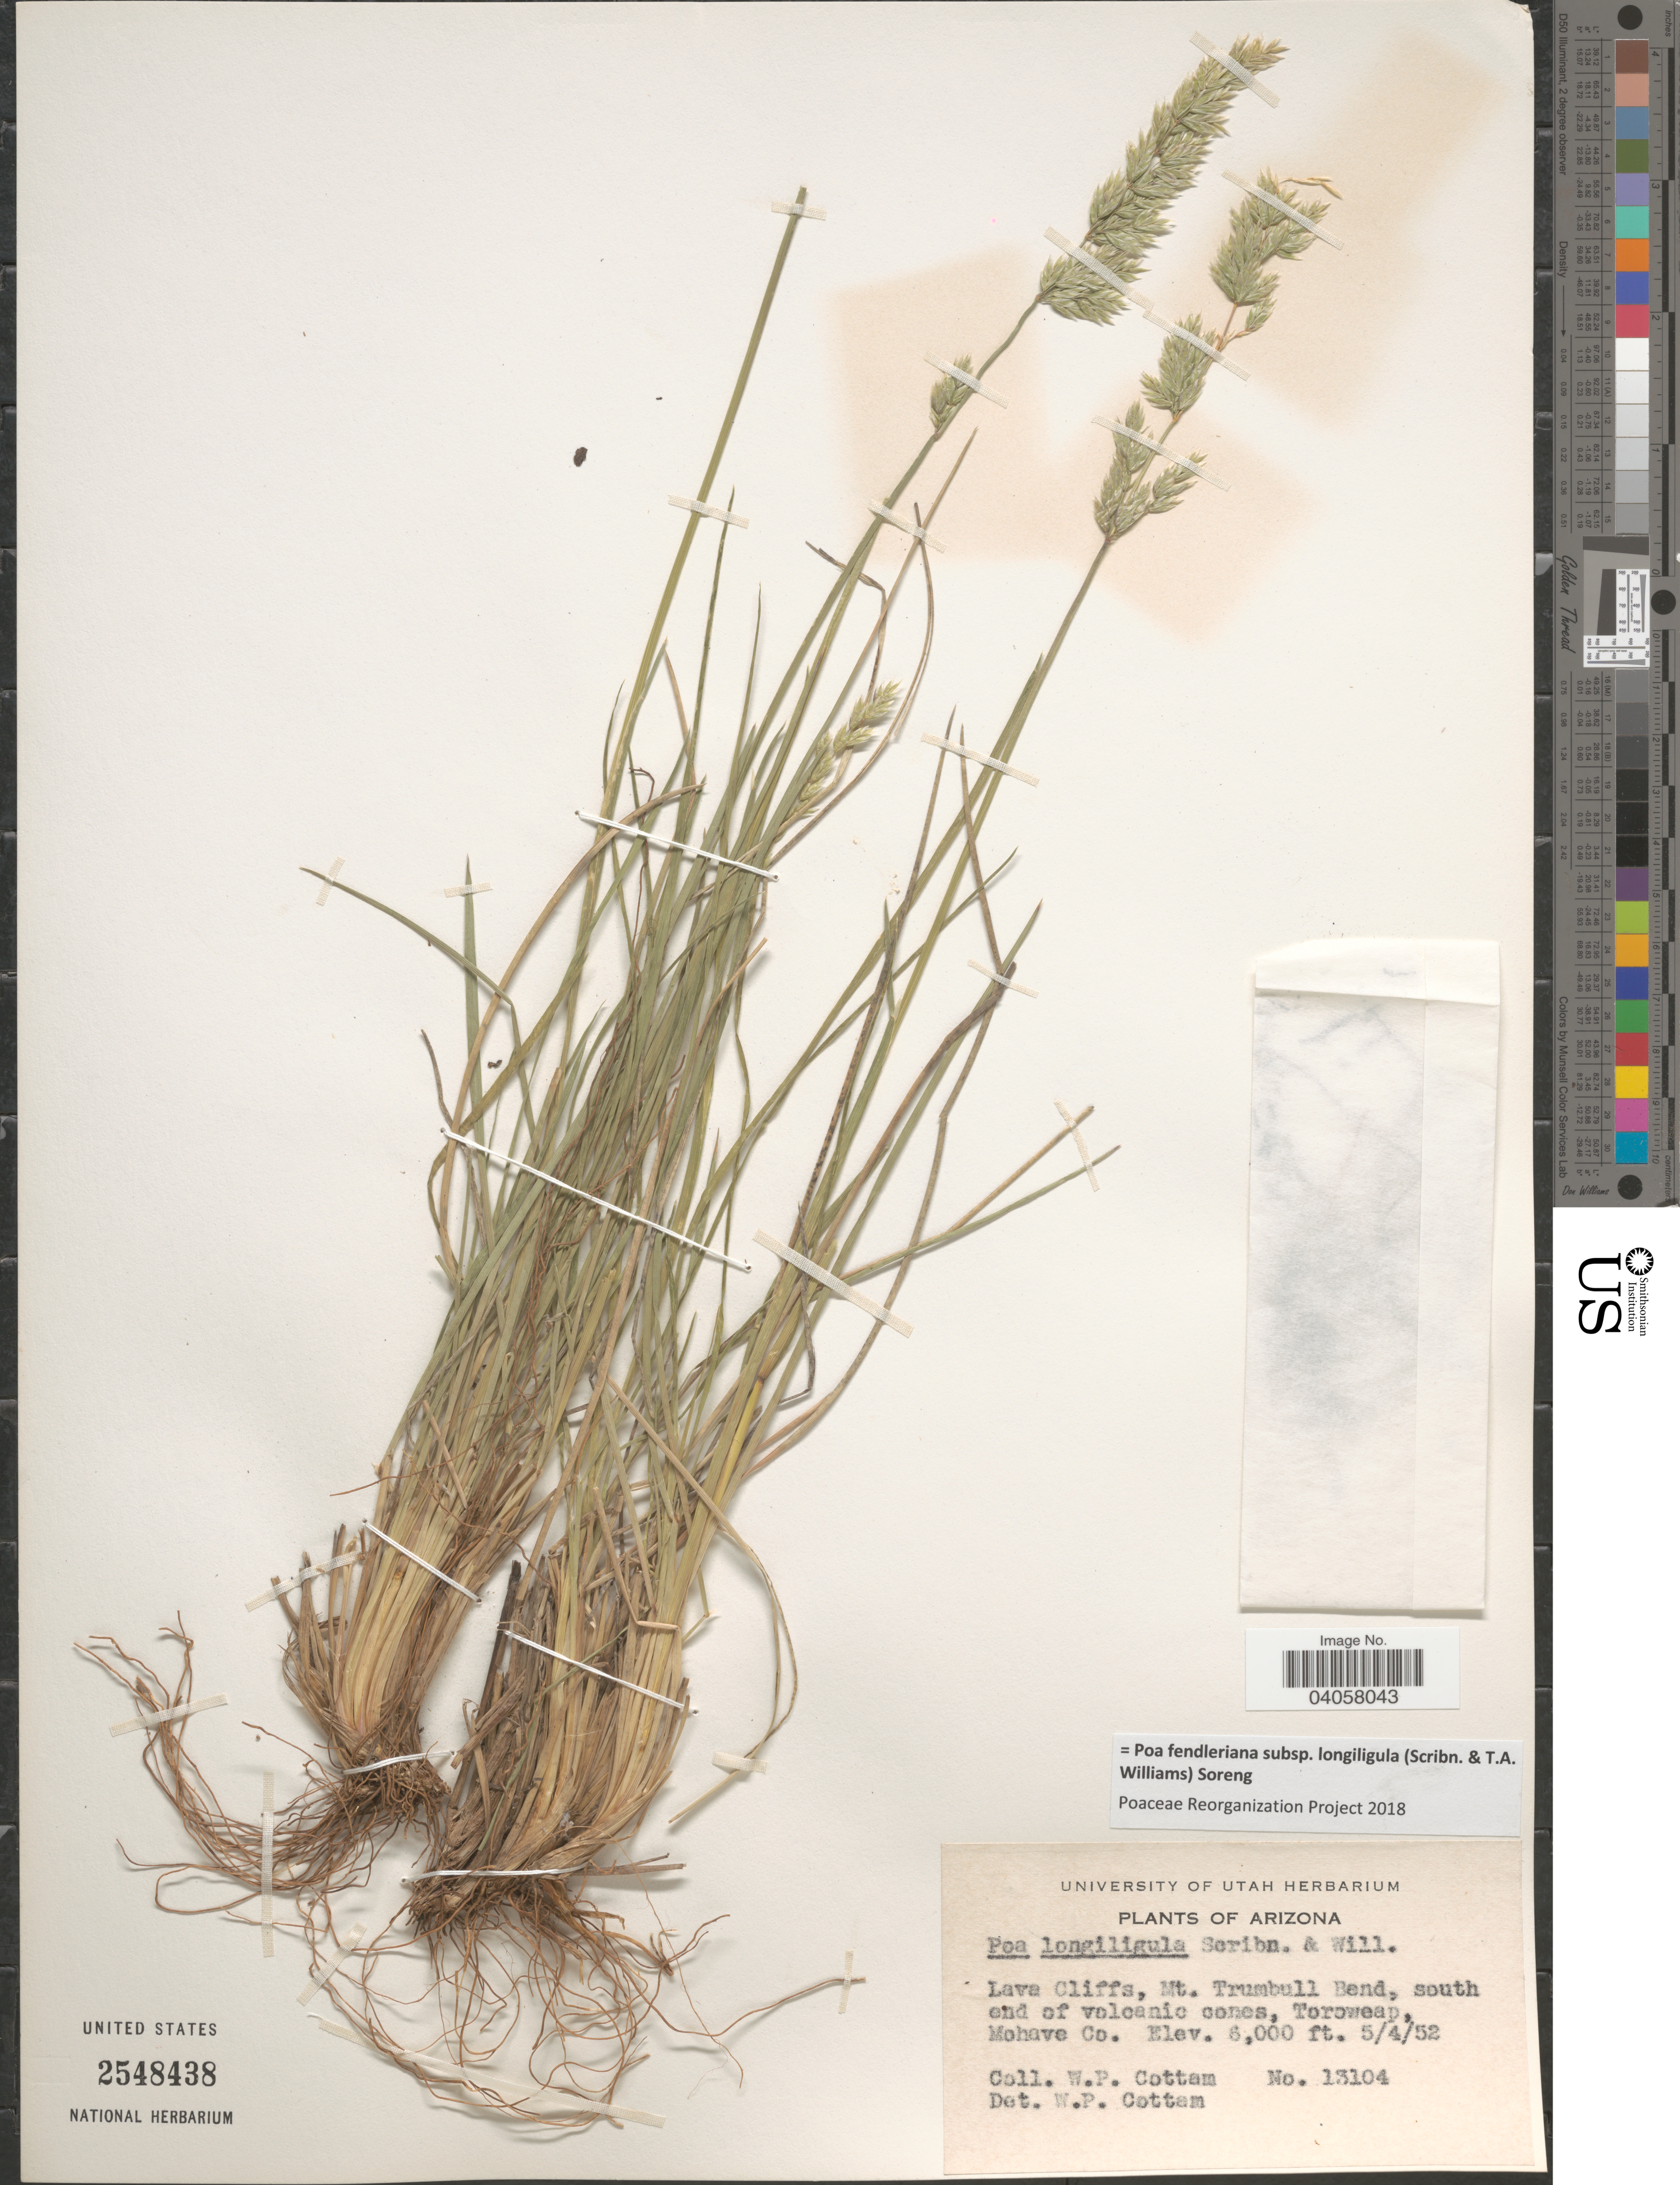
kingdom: Plantae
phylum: Tracheophyta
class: Liliopsida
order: Poales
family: Poaceae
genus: Poa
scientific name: Poa fendleriana subsp. longiligula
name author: (Scribn. & T.A. Williams) Soreng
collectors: W. Cottam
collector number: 13104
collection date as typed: Transcribed d/m/y: 4/5/52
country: United States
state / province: Arizona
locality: Lava Cliffs, Mt. Trumbull Bend, south end of volcanic cones, Toroweap, Mohave Co.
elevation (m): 1829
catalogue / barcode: US 2548438